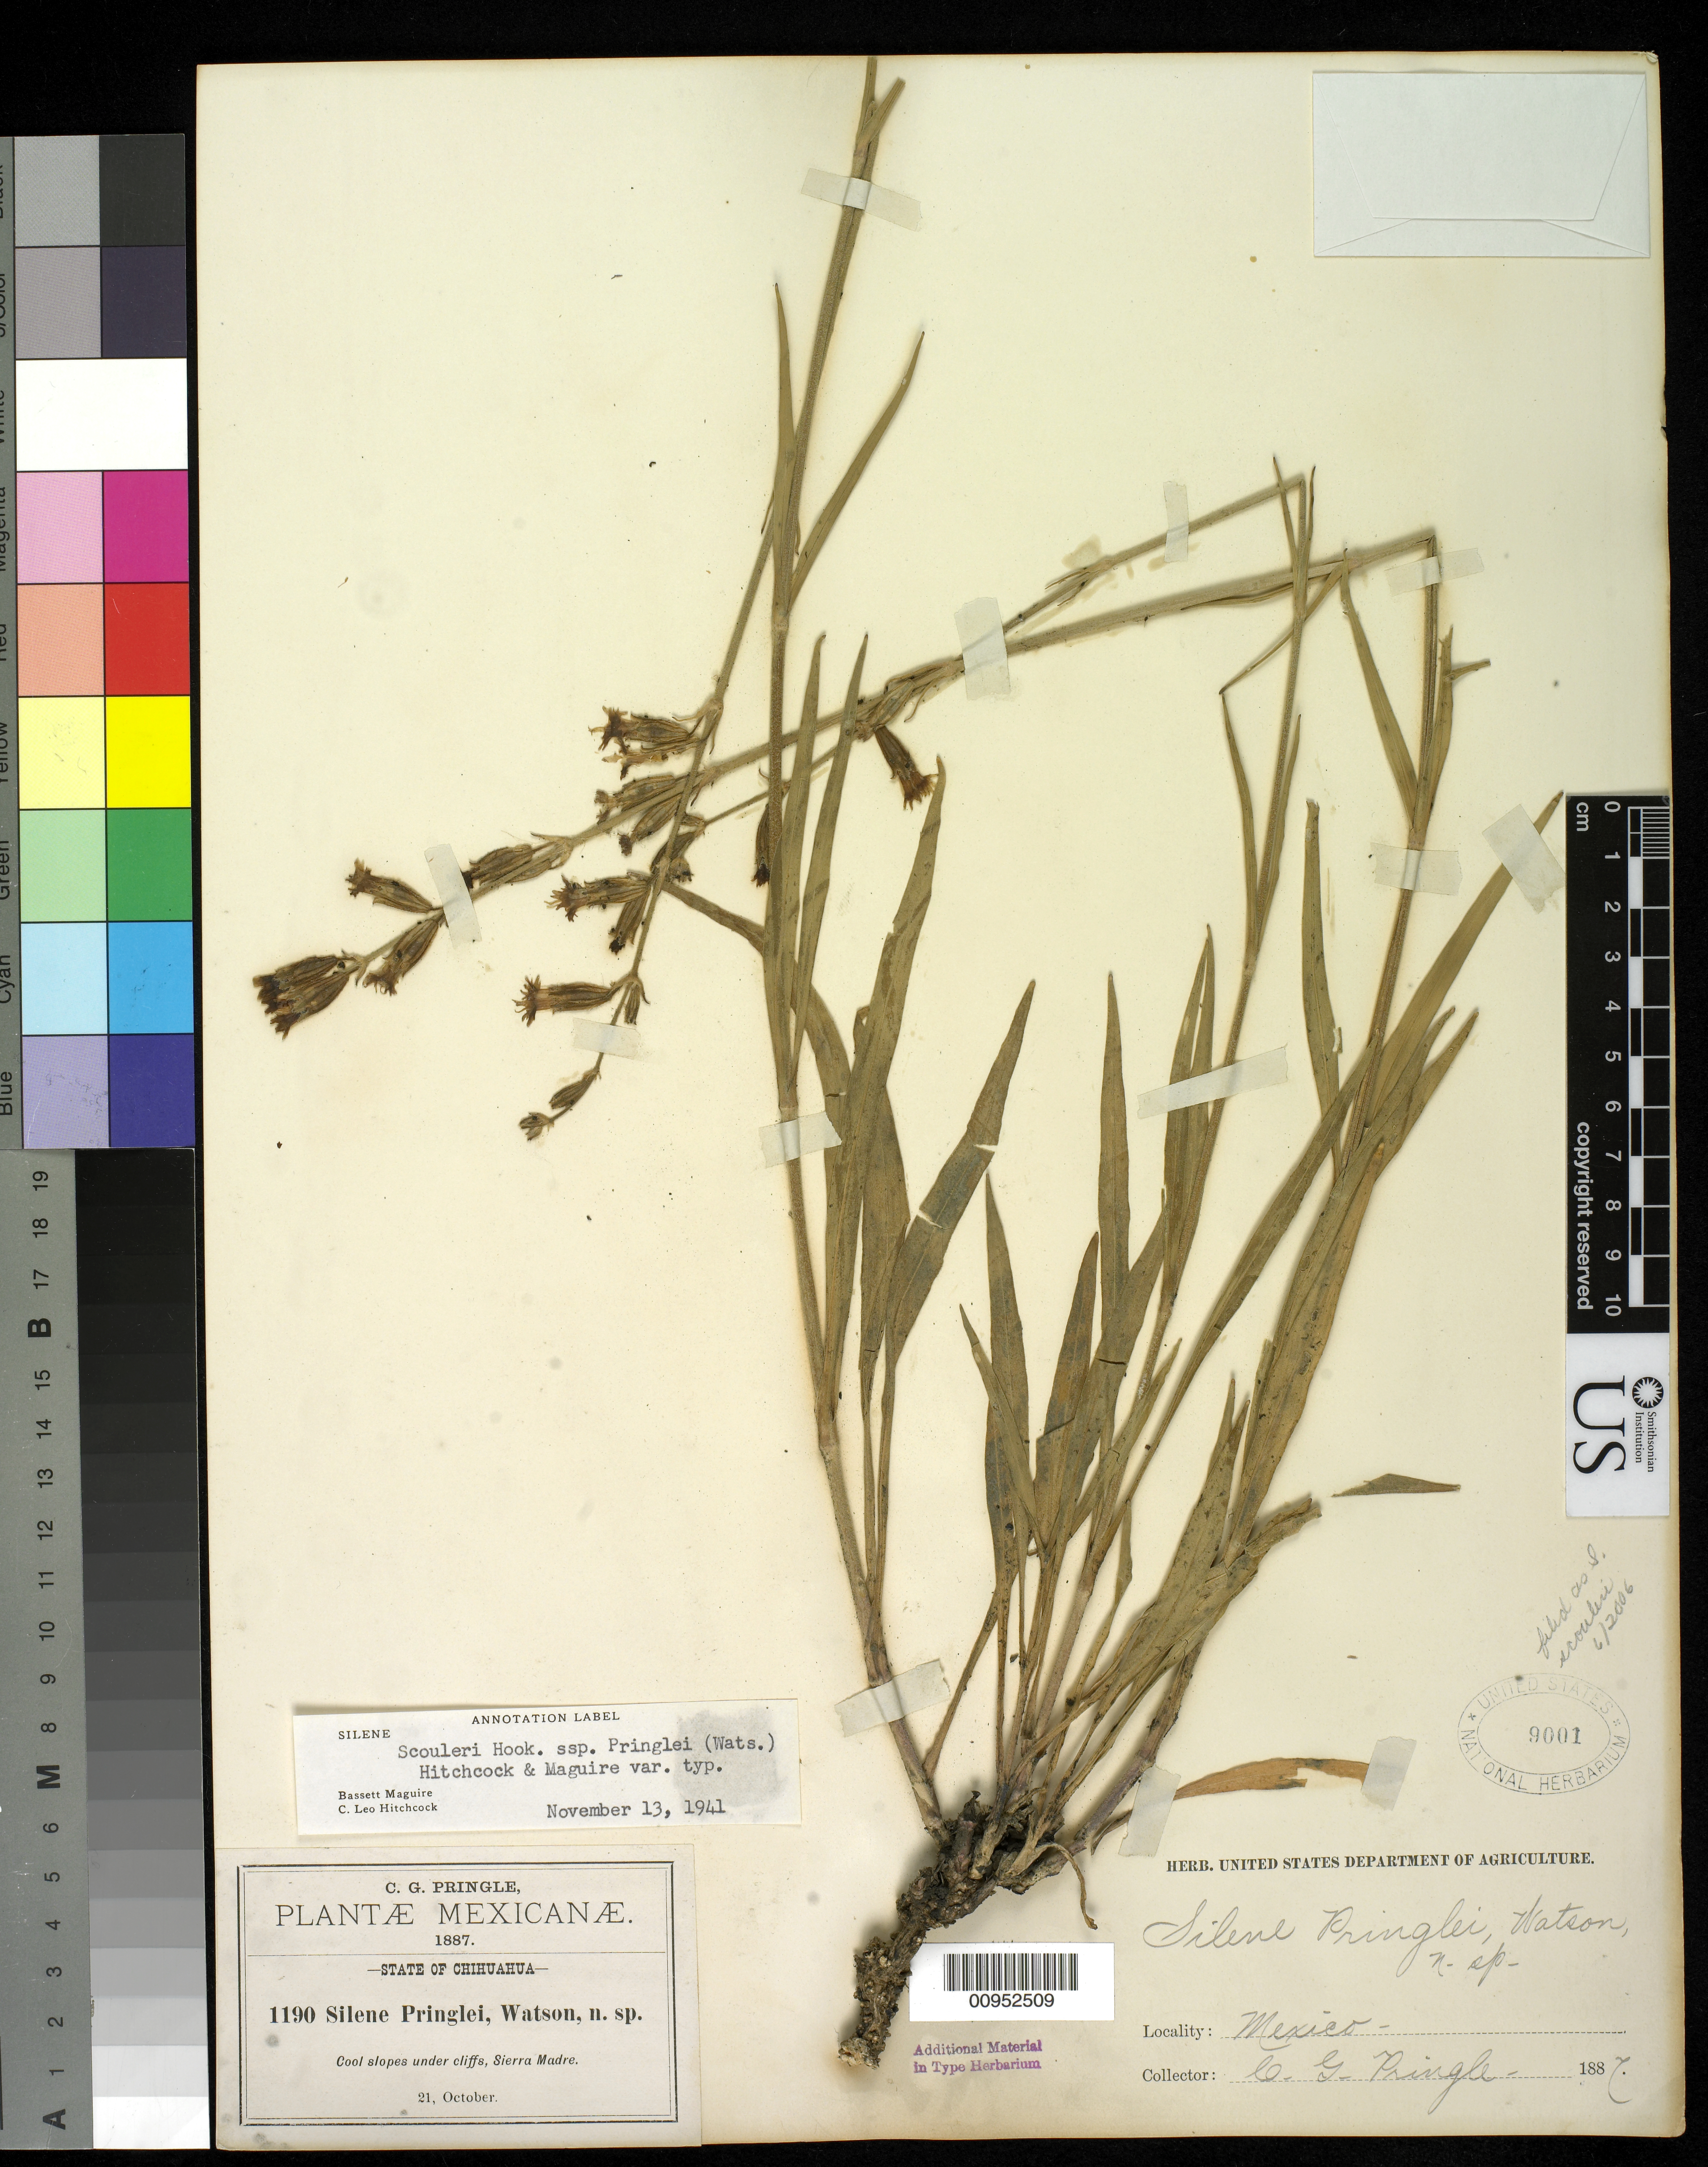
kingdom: Plantae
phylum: Tracheophyta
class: Magnoliopsida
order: Caryophyllales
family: Caryophyllaceae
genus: Silene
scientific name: Silene pringlei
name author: S. Watson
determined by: Maguire, B.; Hitchcock, C. L.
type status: Isotype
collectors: C. G. Pringle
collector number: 1190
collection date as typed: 21 Oct 1887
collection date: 1887-10-21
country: Mexico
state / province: Chihuahua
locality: Sierra Madre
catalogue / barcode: US 9001